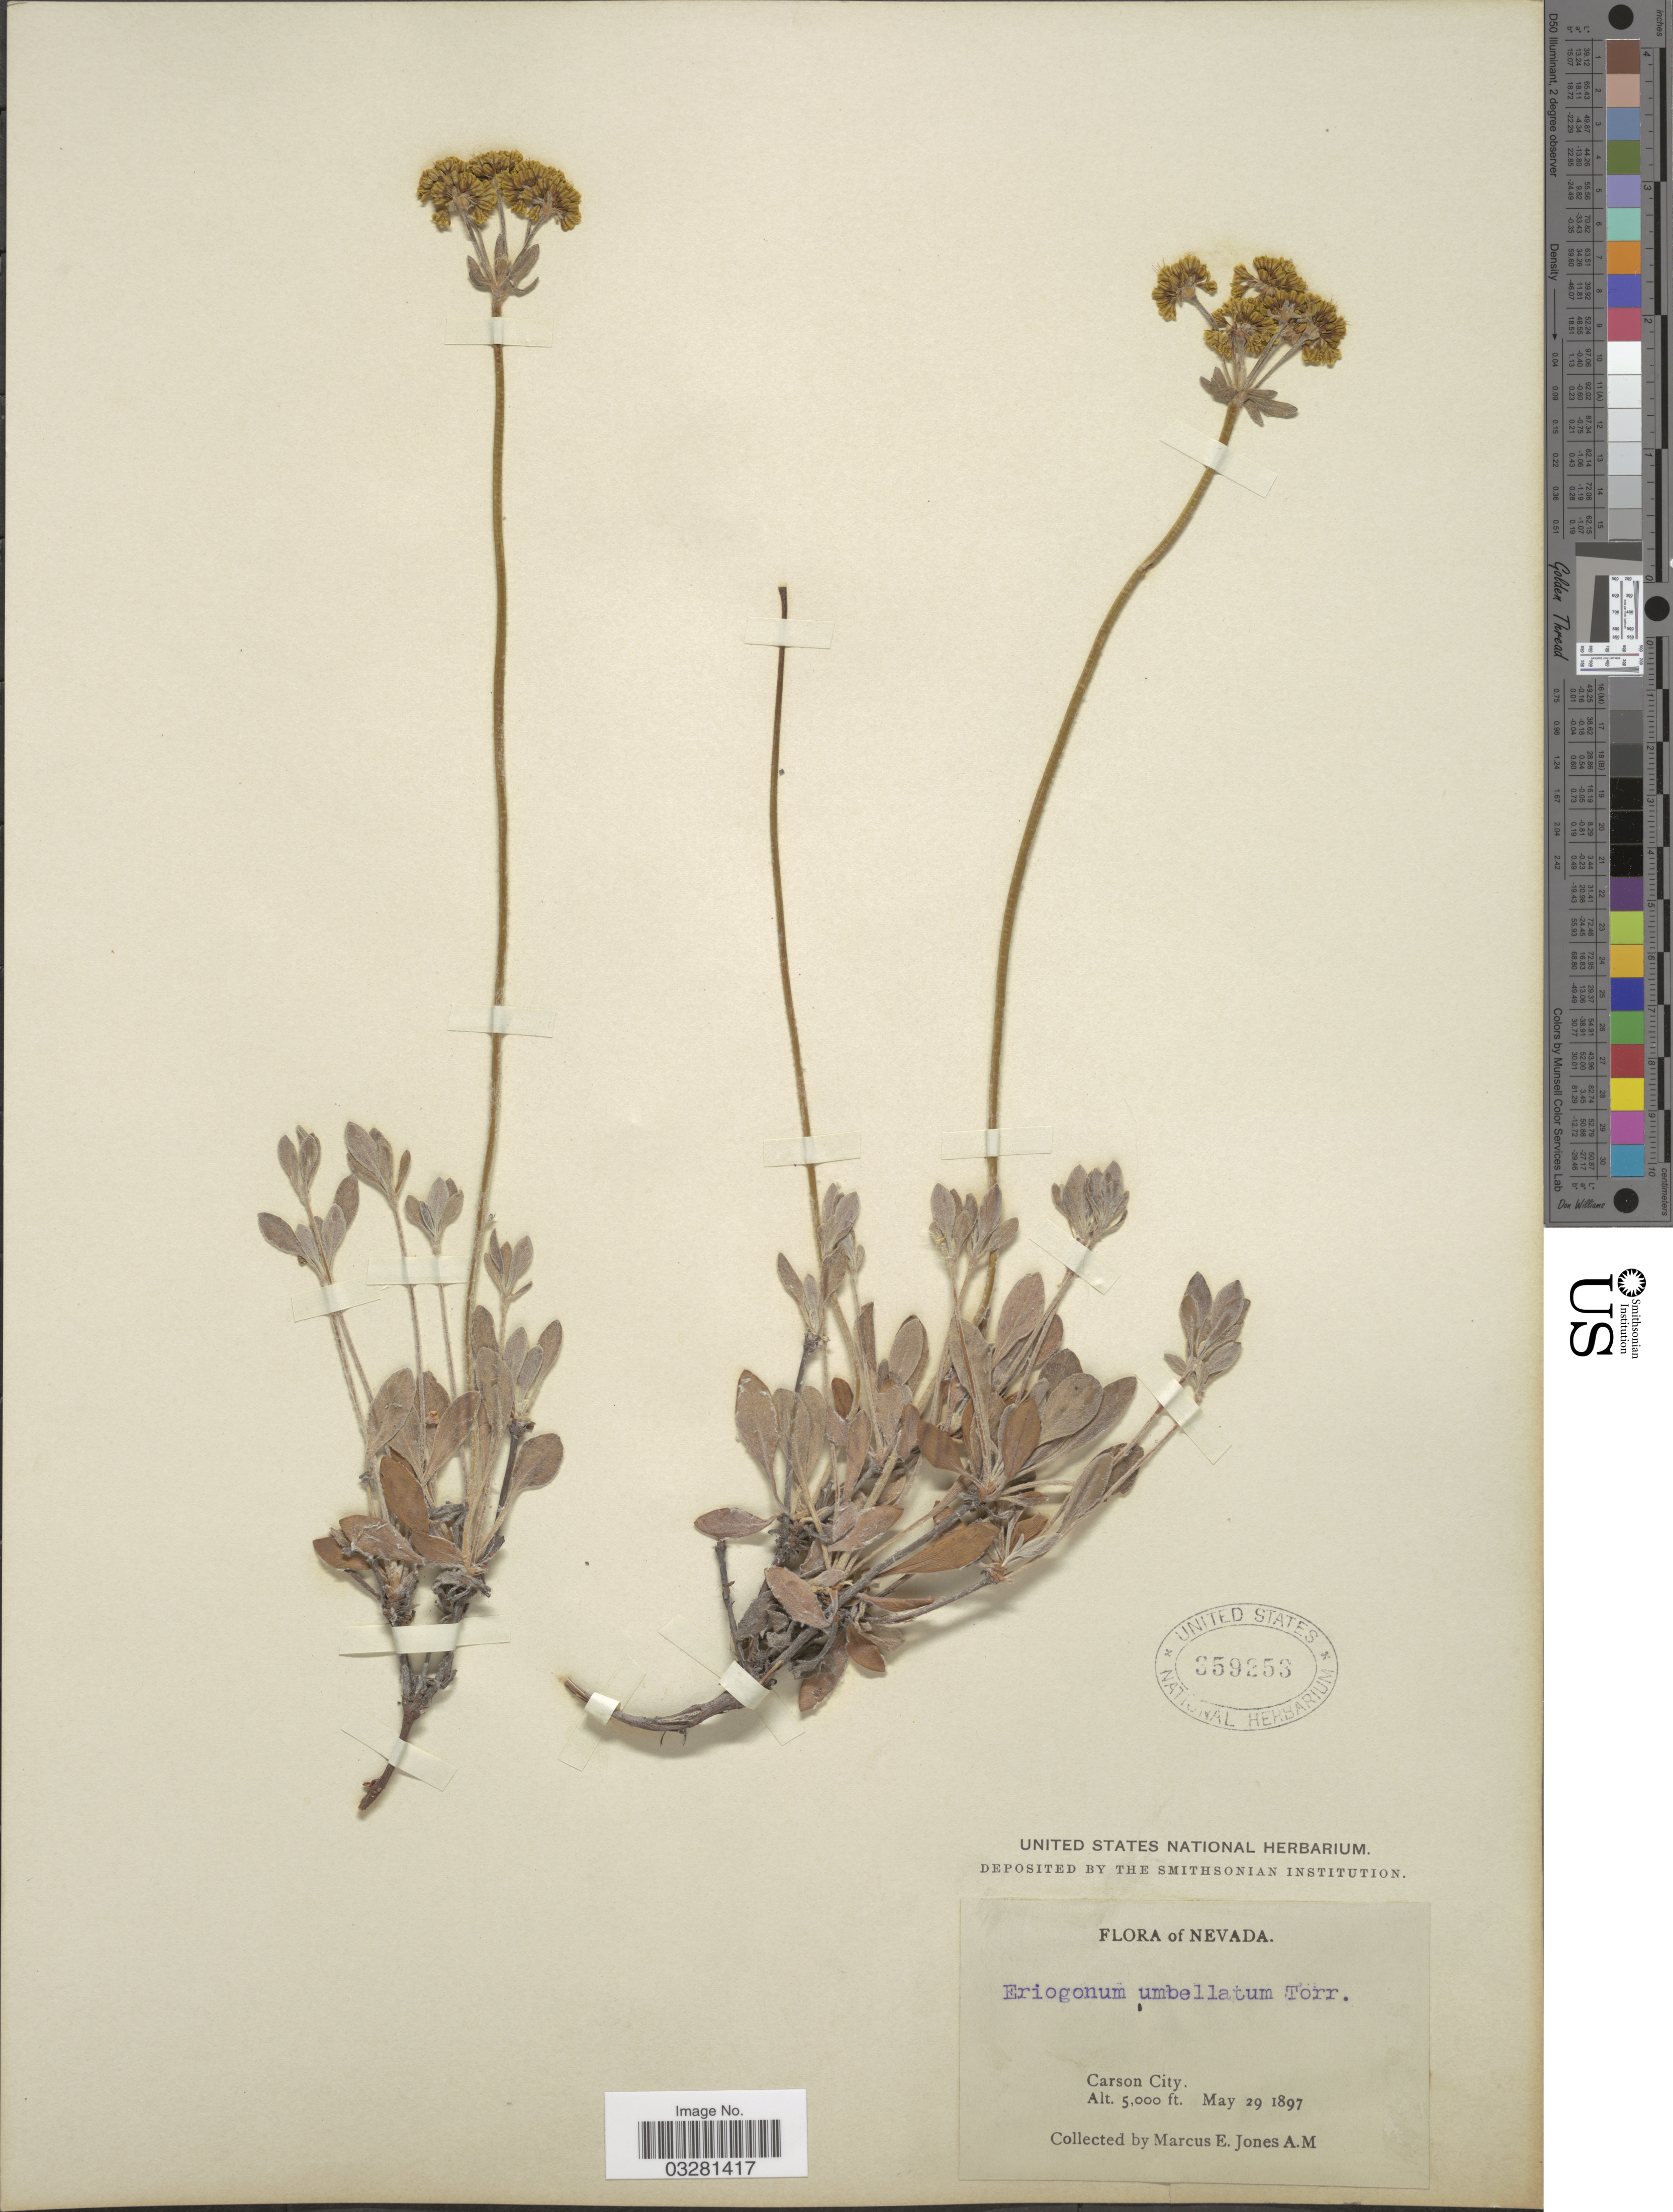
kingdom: Plantae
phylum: Tracheophyta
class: Magnoliopsida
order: Caryophyllales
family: Polygonaceae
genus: Eriogonum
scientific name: Eriogonum umbellatum var. umbellatum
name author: Torr.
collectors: M. E. Jones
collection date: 1897-05-29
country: United States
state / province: Nevada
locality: Carson City.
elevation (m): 1524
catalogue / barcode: US 359253